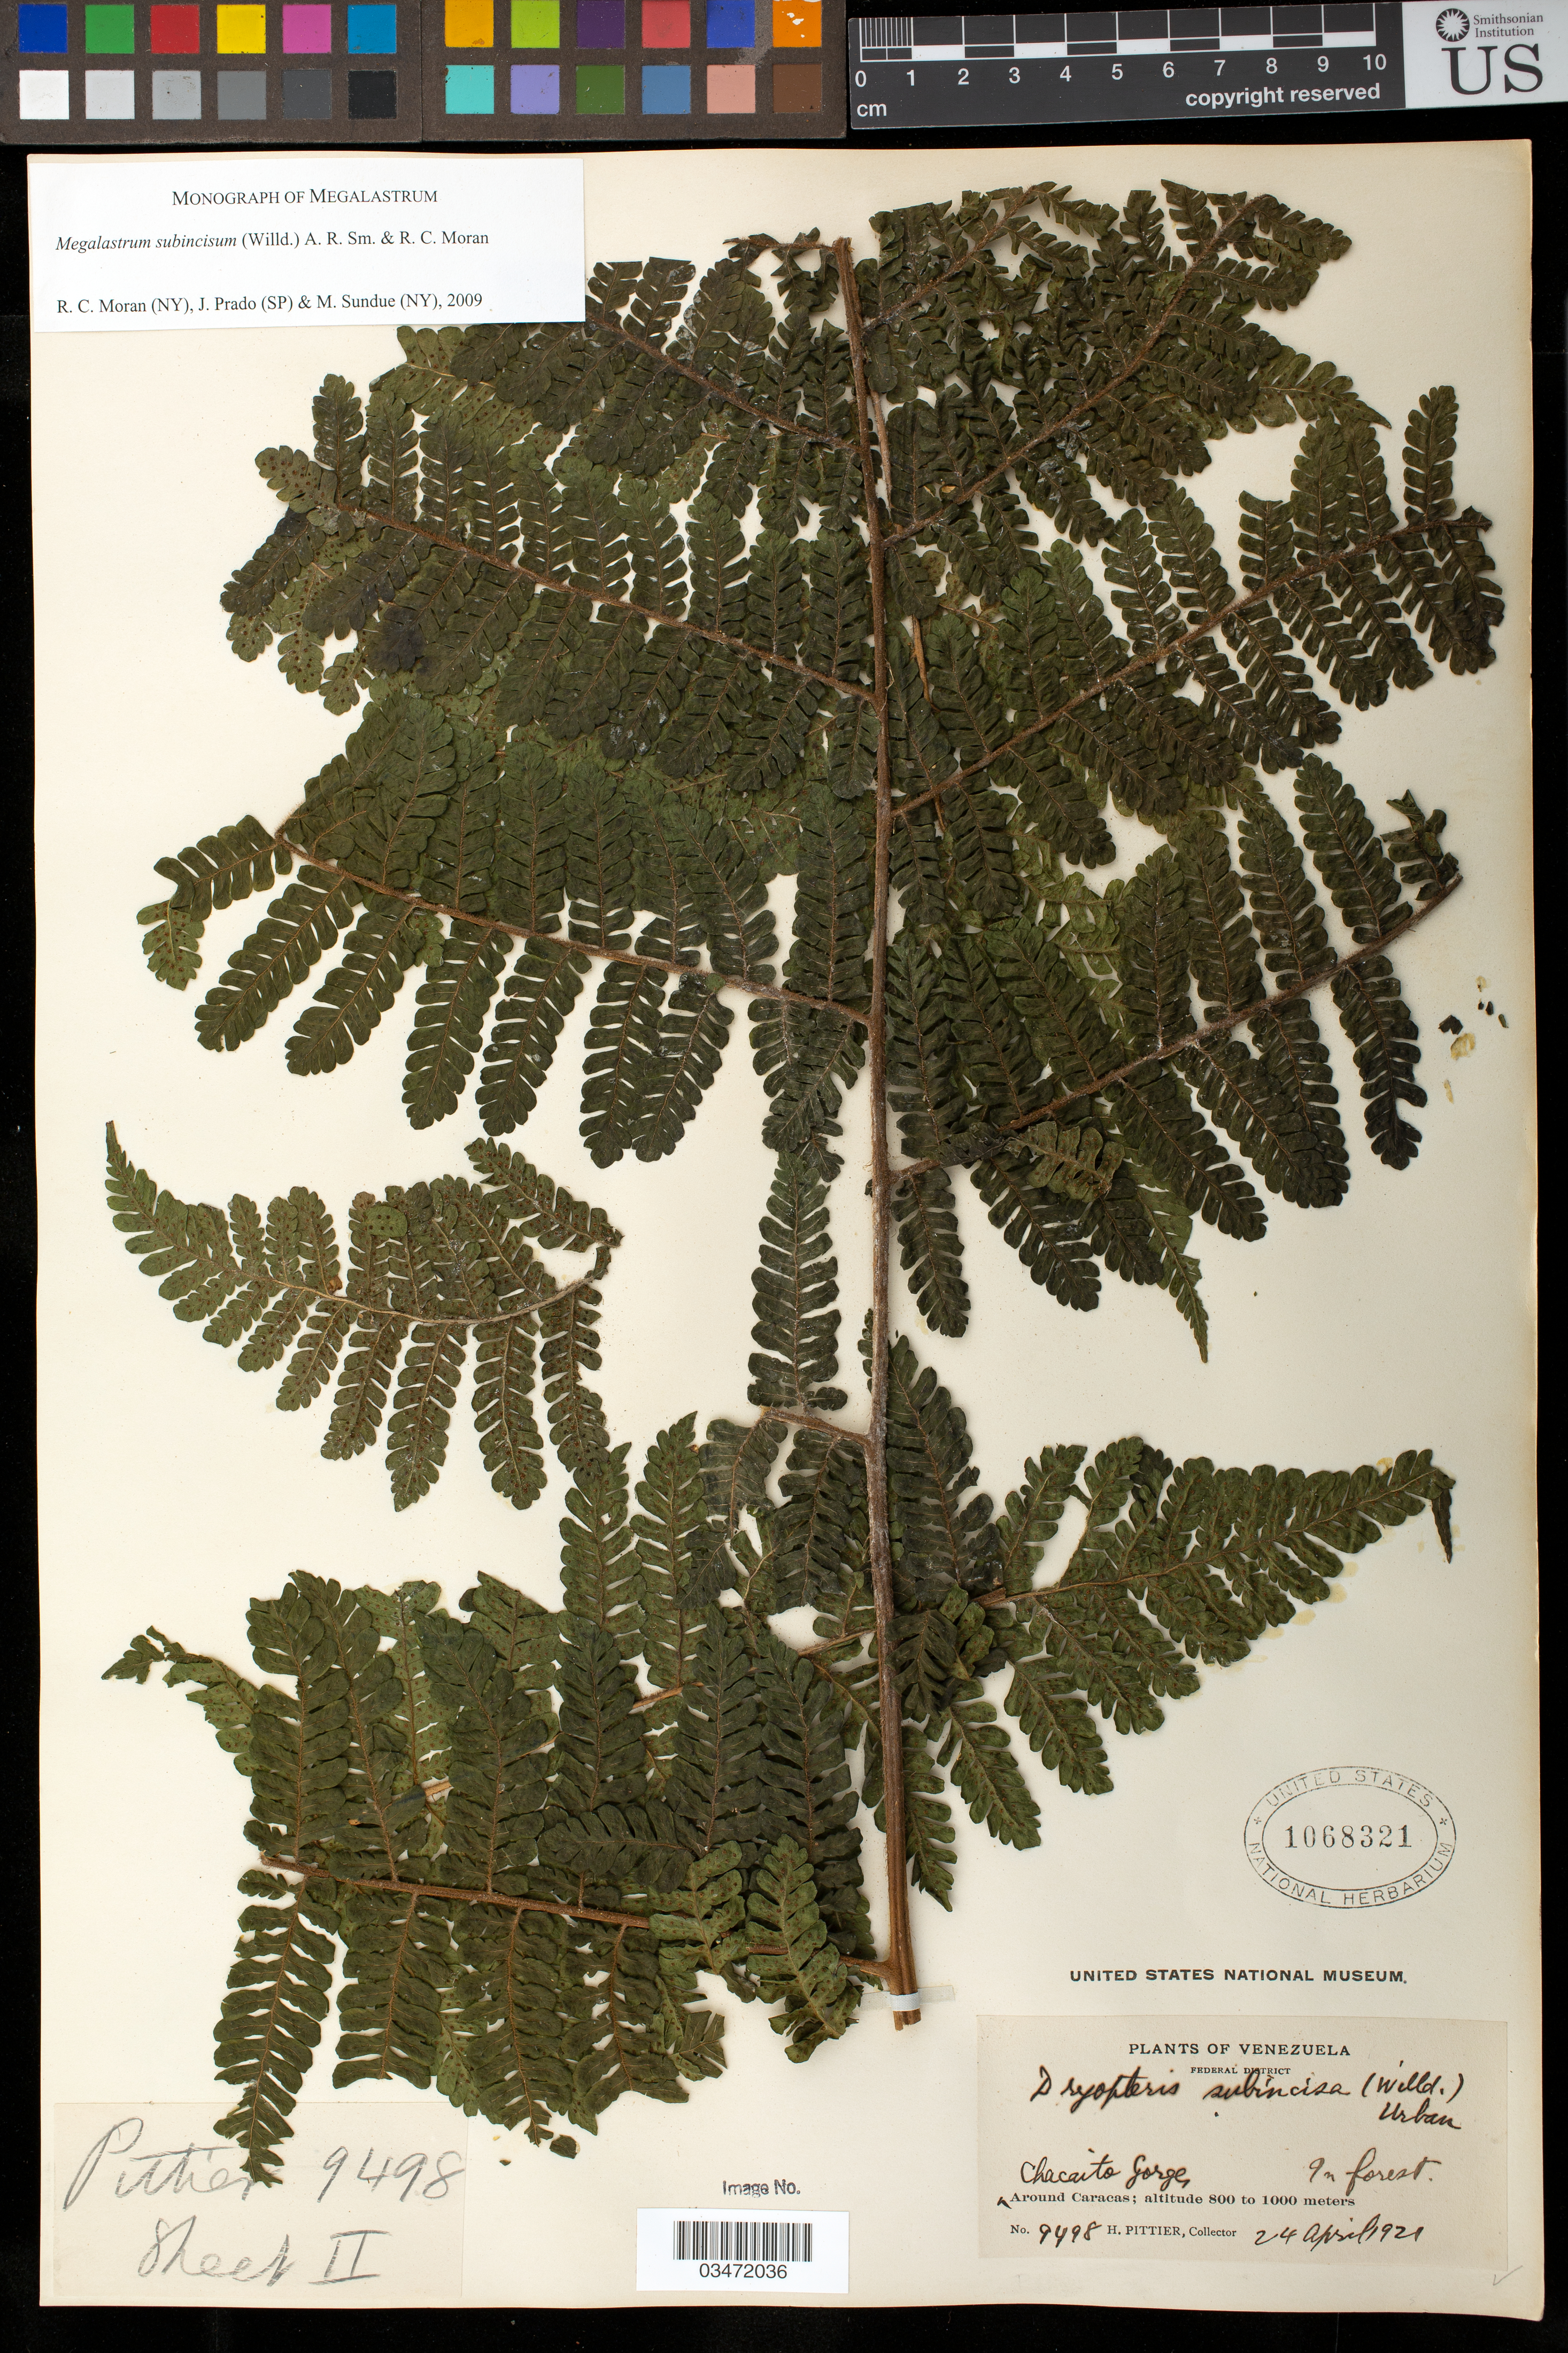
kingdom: Plantae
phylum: Tracheophyta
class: Polypodiopsida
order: Polypodiales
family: Dryopteridaceae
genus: Megalastrum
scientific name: Megalastrum subincisum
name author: (Willd.) A.R. Sm. & R.C. Moran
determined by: Moran, R. C.; Prado, J.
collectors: H. F. Pittier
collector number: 9498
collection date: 1921-04-24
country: Venezuela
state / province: Distrito Federal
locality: Caracas. Chacaito Gorge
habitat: In forest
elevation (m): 800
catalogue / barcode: US 1068321